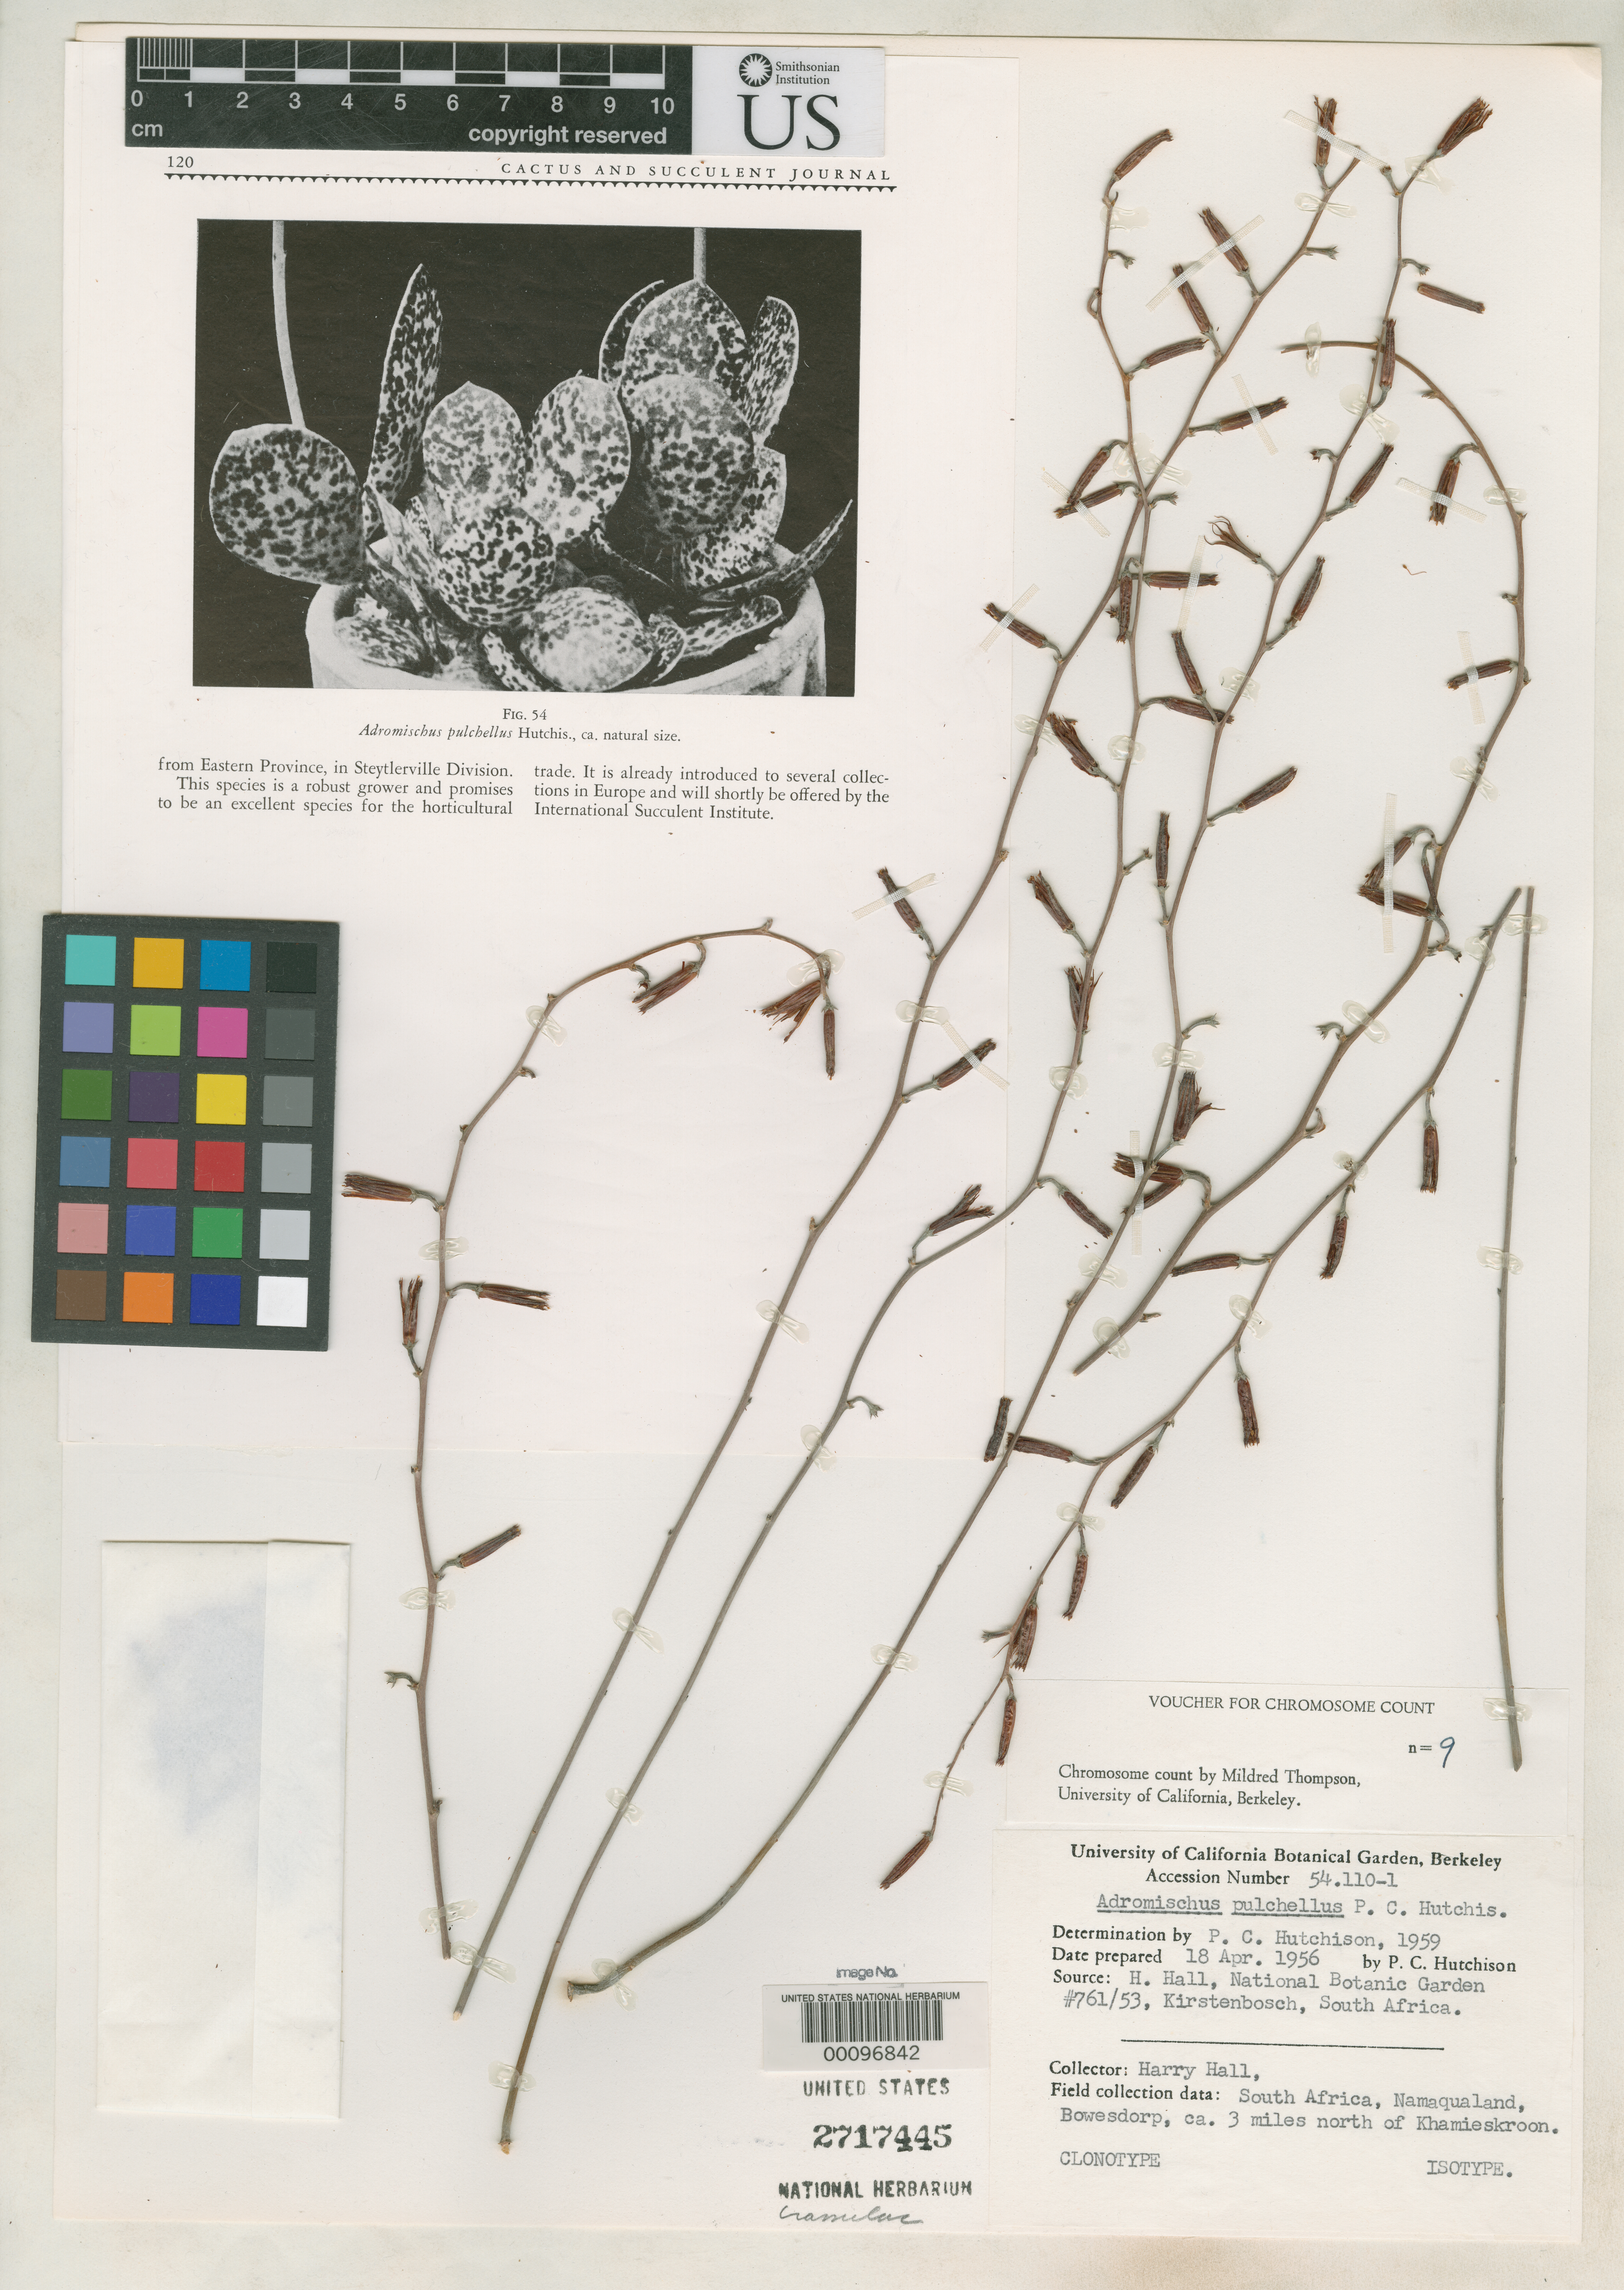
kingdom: Plantae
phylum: Tracheophyta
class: Magnoliopsida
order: Saxifragales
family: Crassulaceae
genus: Adromischus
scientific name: Adromischus pulchellus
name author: Hutchison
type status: Isotype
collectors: P. C. Hutchison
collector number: Univ. Calif. 54.110-1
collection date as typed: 18 Apr 1956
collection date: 1956-04-18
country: United States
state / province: California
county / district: Alameda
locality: Berkeley (cultivated at Univ. Calif. Bot. Gard. introduced from South Africa, Namaqualand, Bowesdorp).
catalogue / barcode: US 2717445